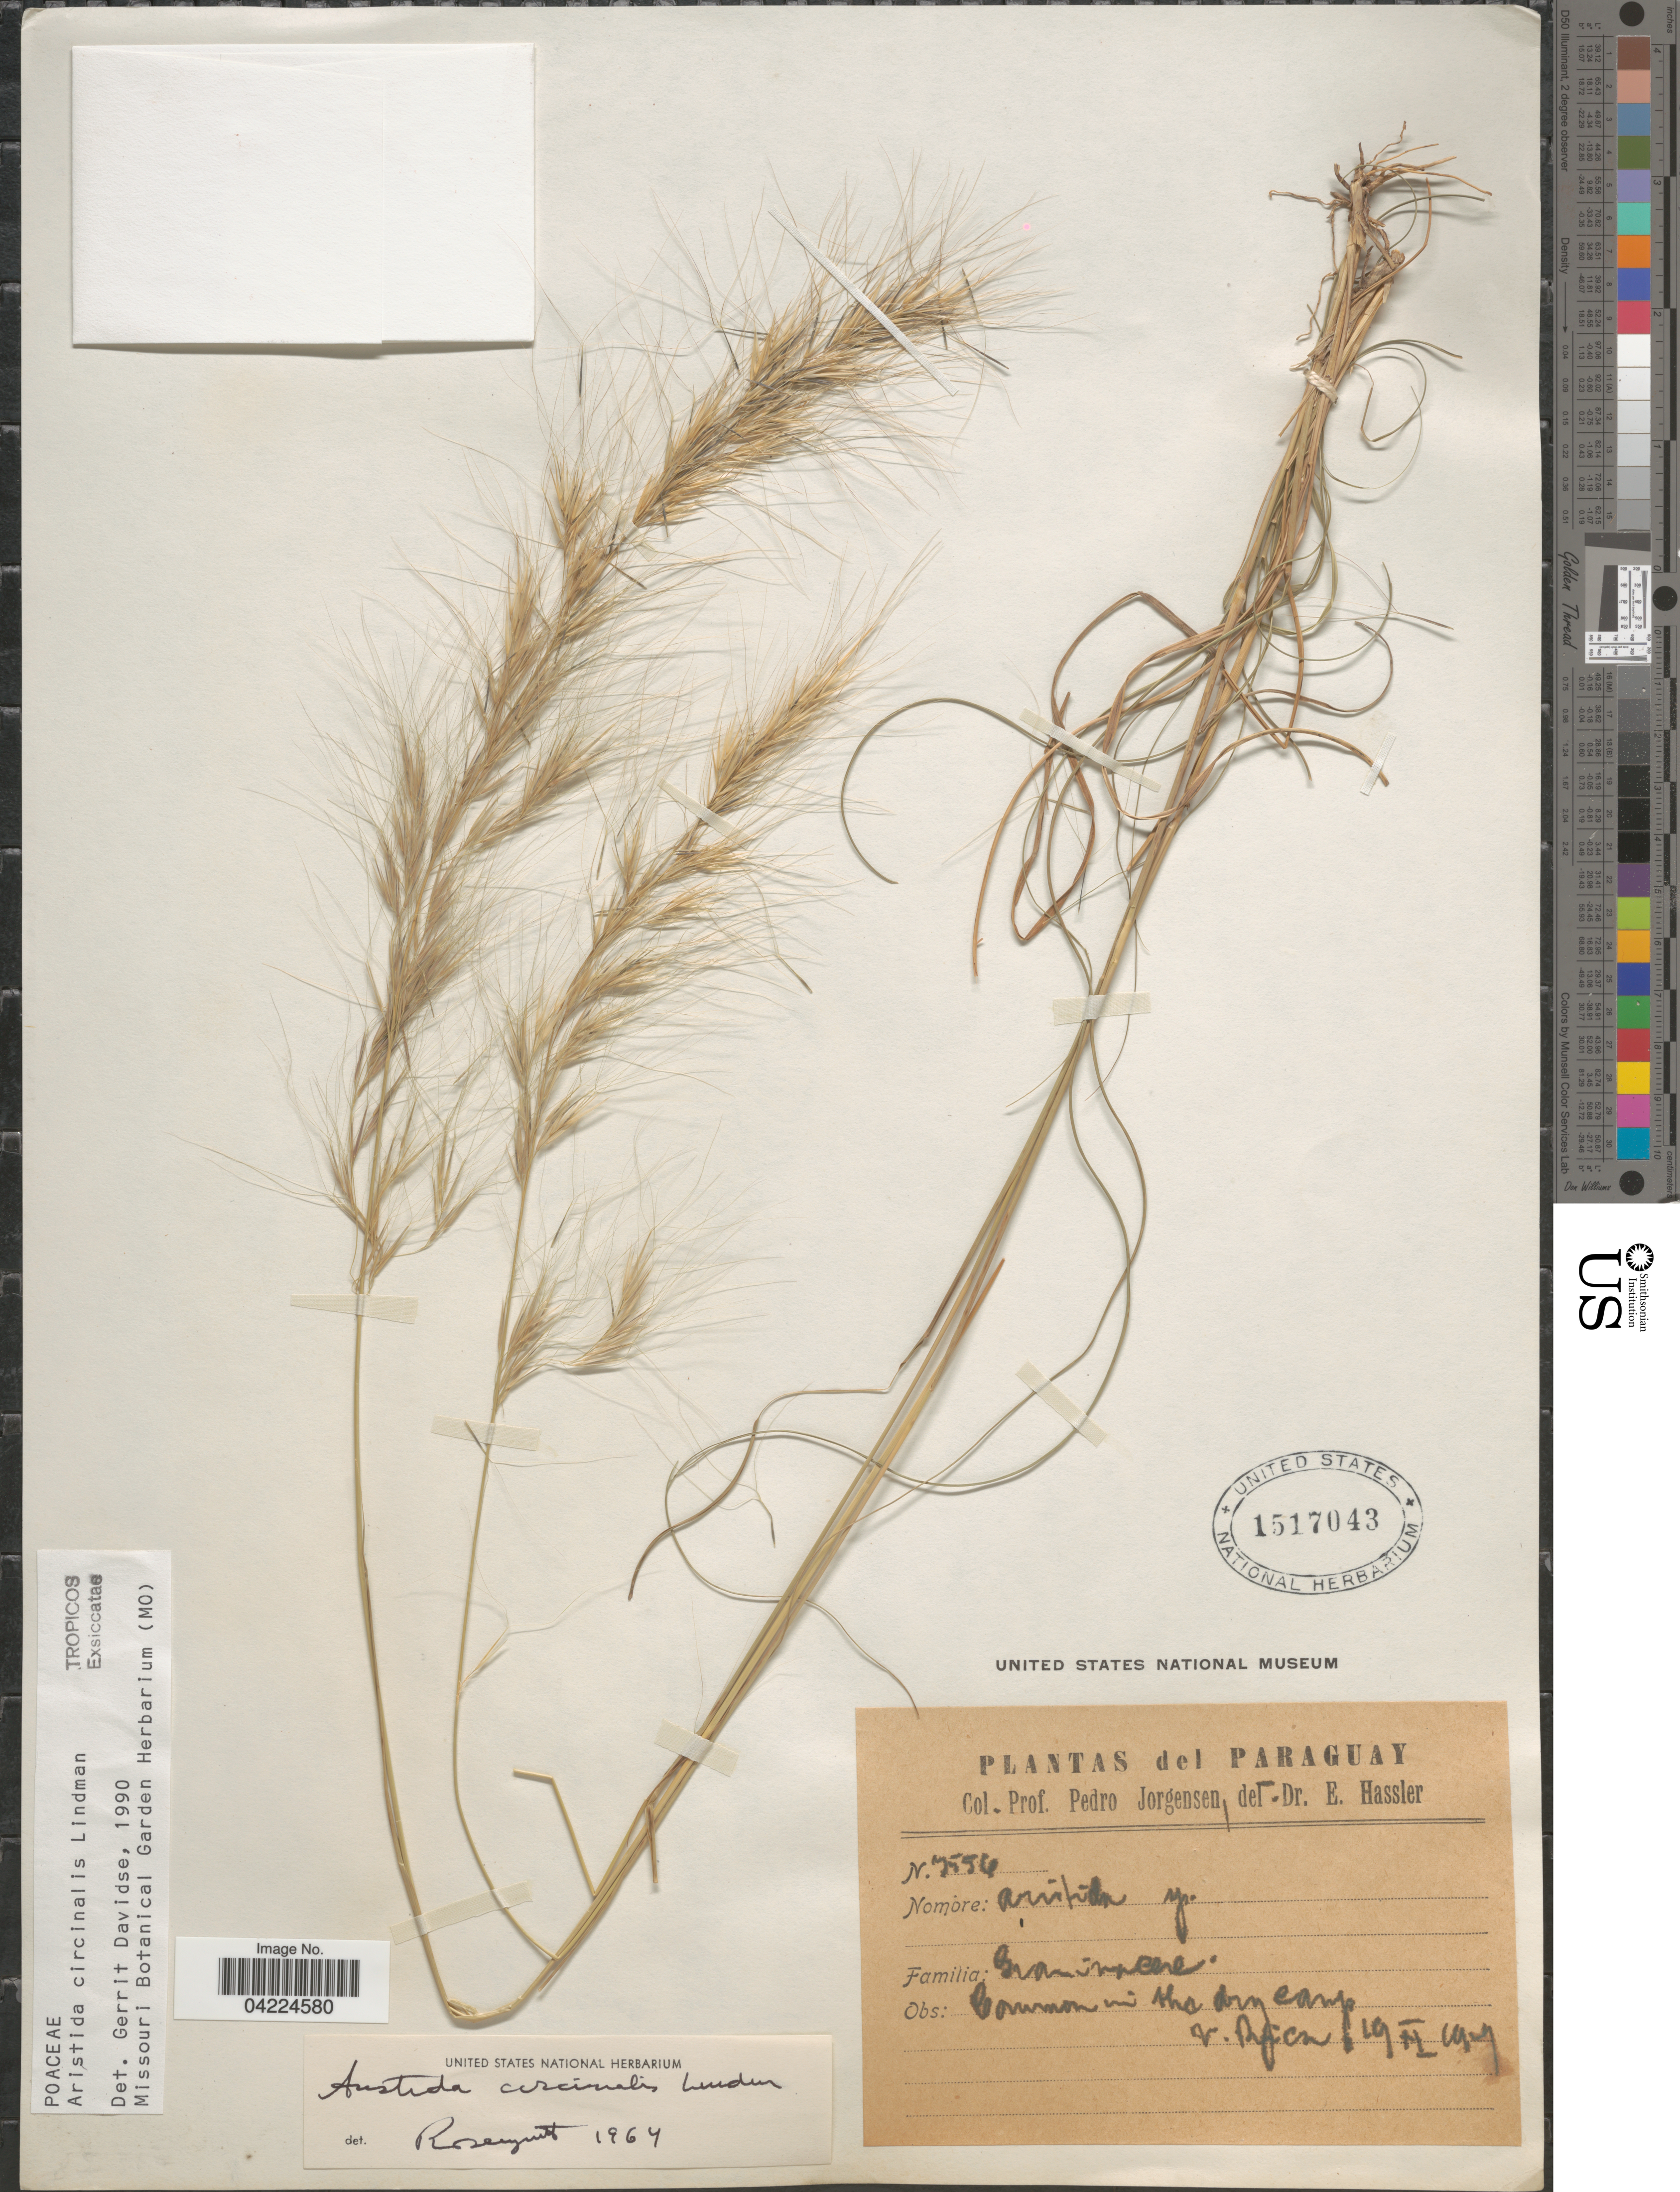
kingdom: Plantae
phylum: Tracheophyta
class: Liliopsida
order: Poales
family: Poaceae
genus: Aristida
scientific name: Aristida circinalis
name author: Lindm.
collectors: P. Jörgensen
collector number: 3554*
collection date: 1929-11-19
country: Paraguay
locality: V. Rica.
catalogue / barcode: US 1517043